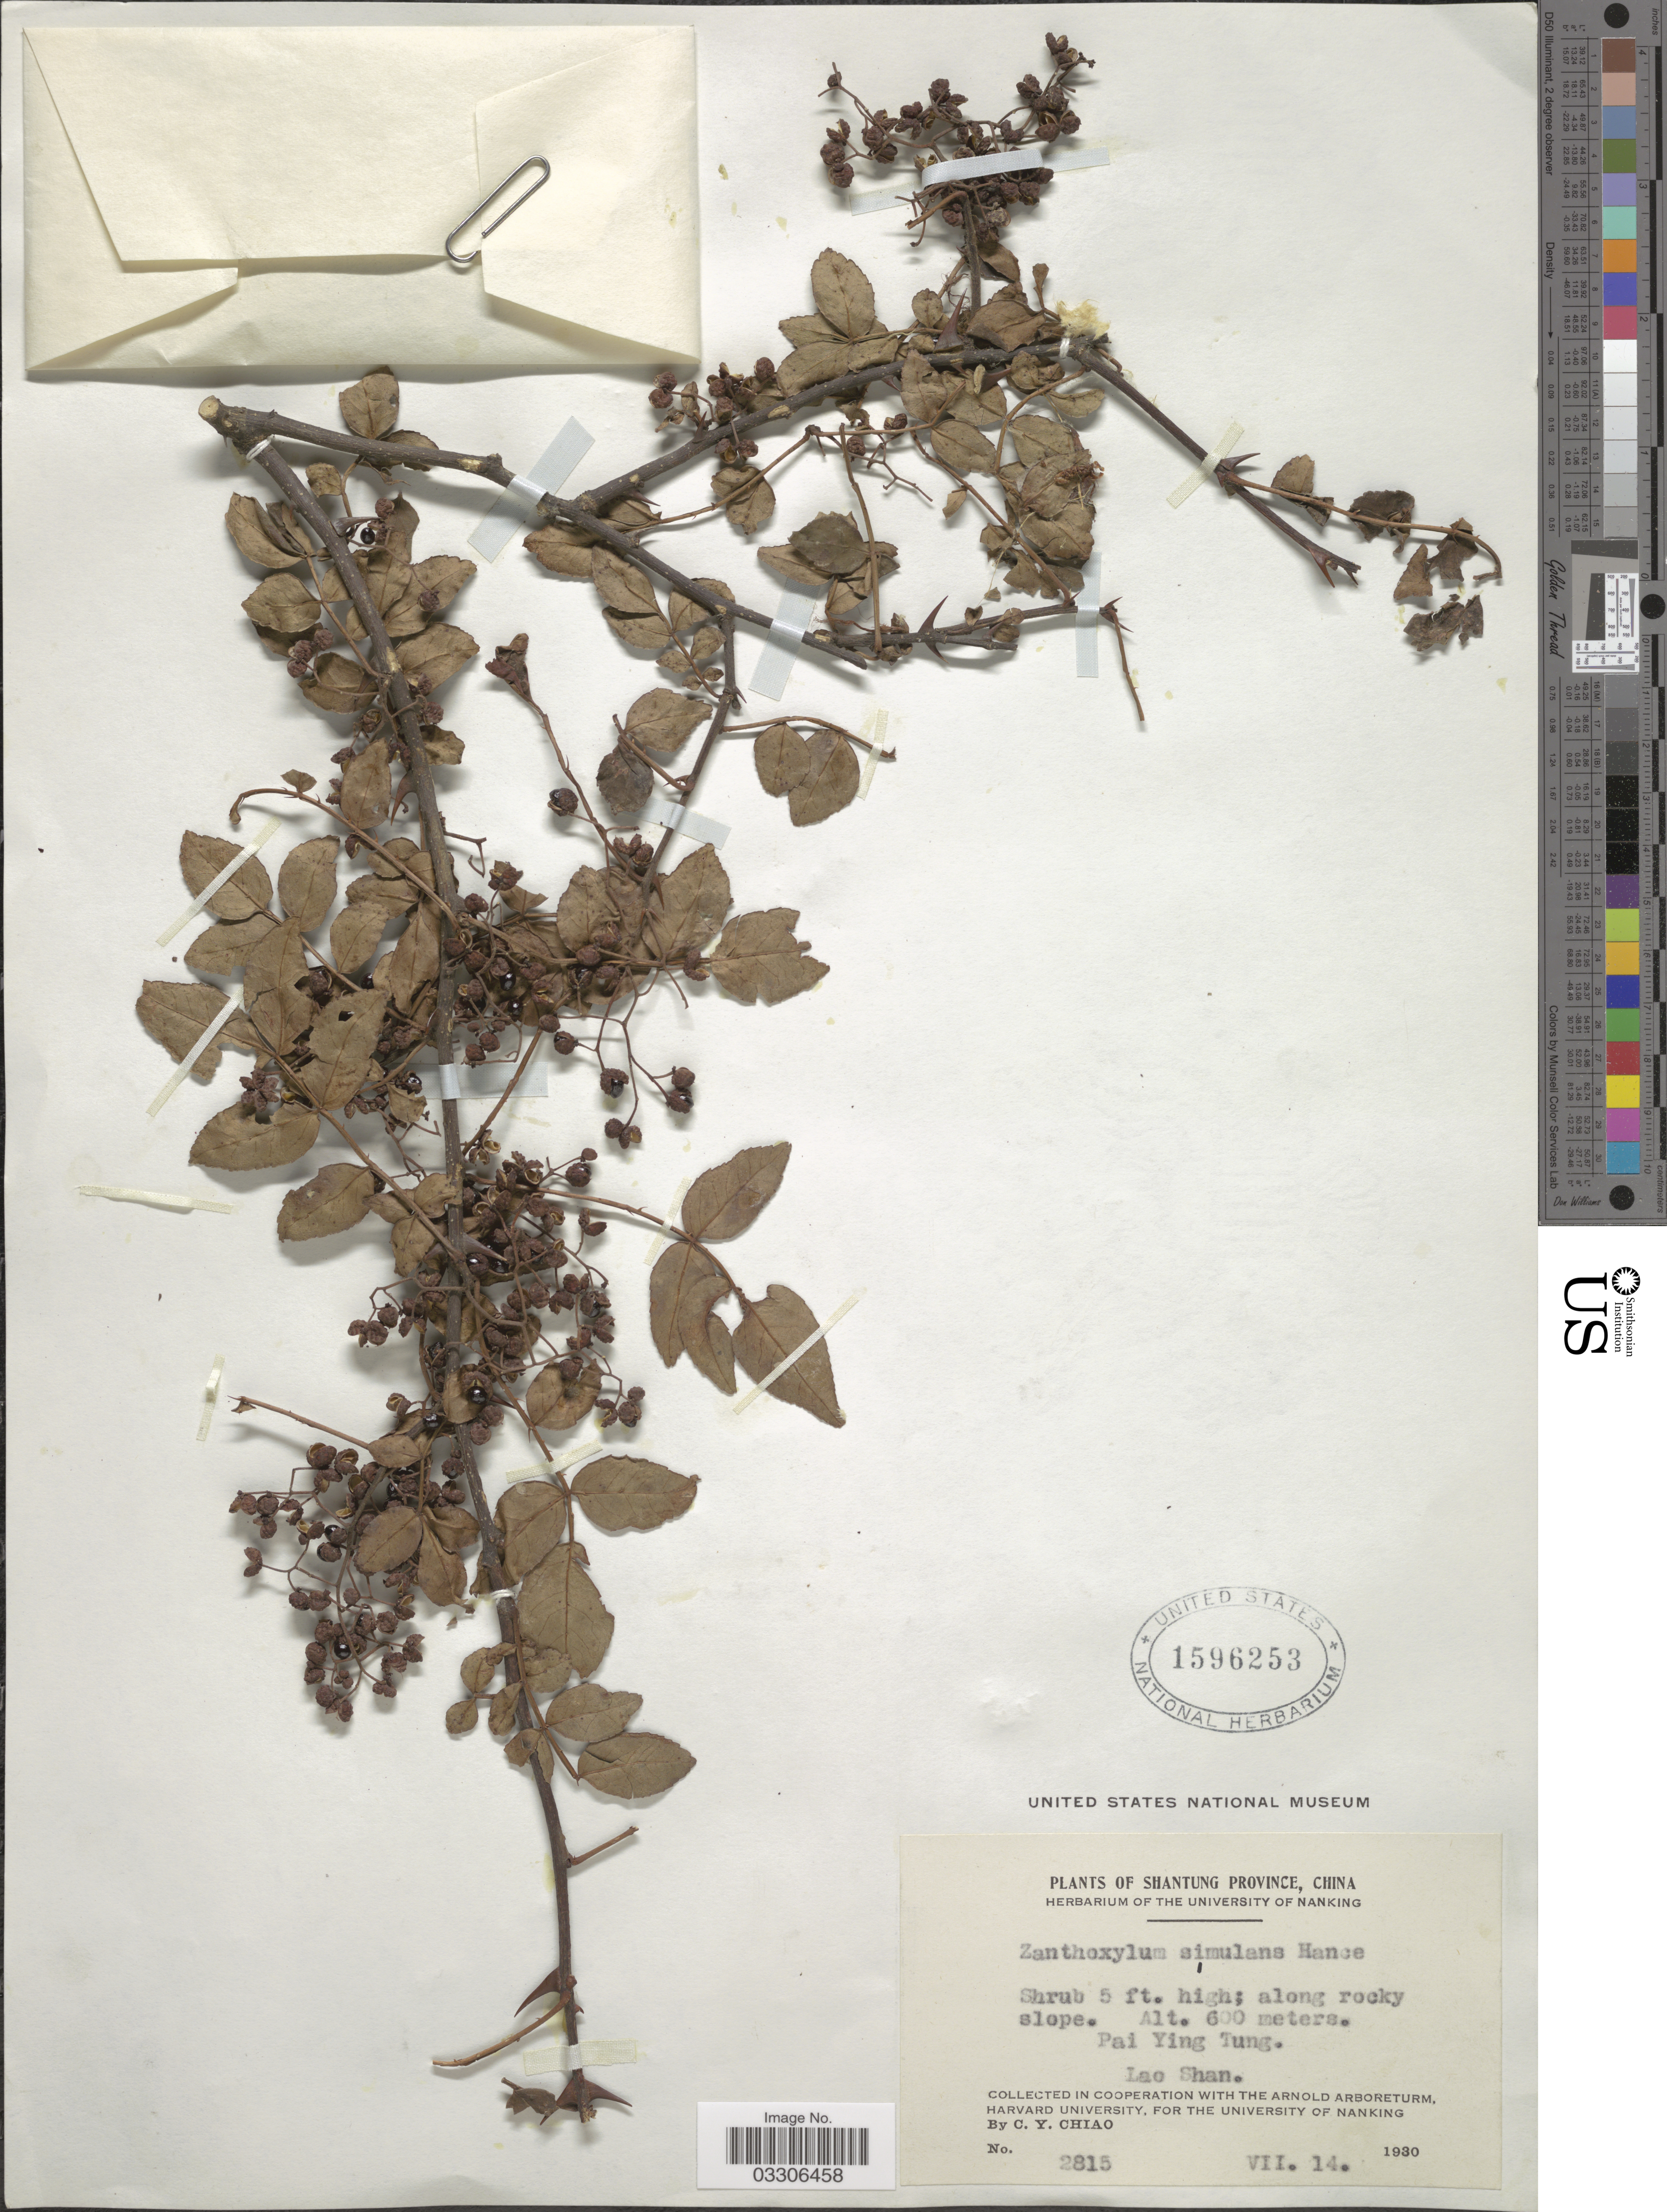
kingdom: Plantae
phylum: Tracheophyta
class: Magnoliopsida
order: Sapindales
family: Rutaceae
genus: Zanthoxylum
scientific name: Zanthoxylum simulans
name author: Hance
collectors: C. Y. Chiao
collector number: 2815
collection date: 1930-07-14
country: China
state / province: Shandong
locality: Shantung Province. Pai Ying Tung. Lao Shan.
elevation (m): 600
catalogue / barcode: US 1596253